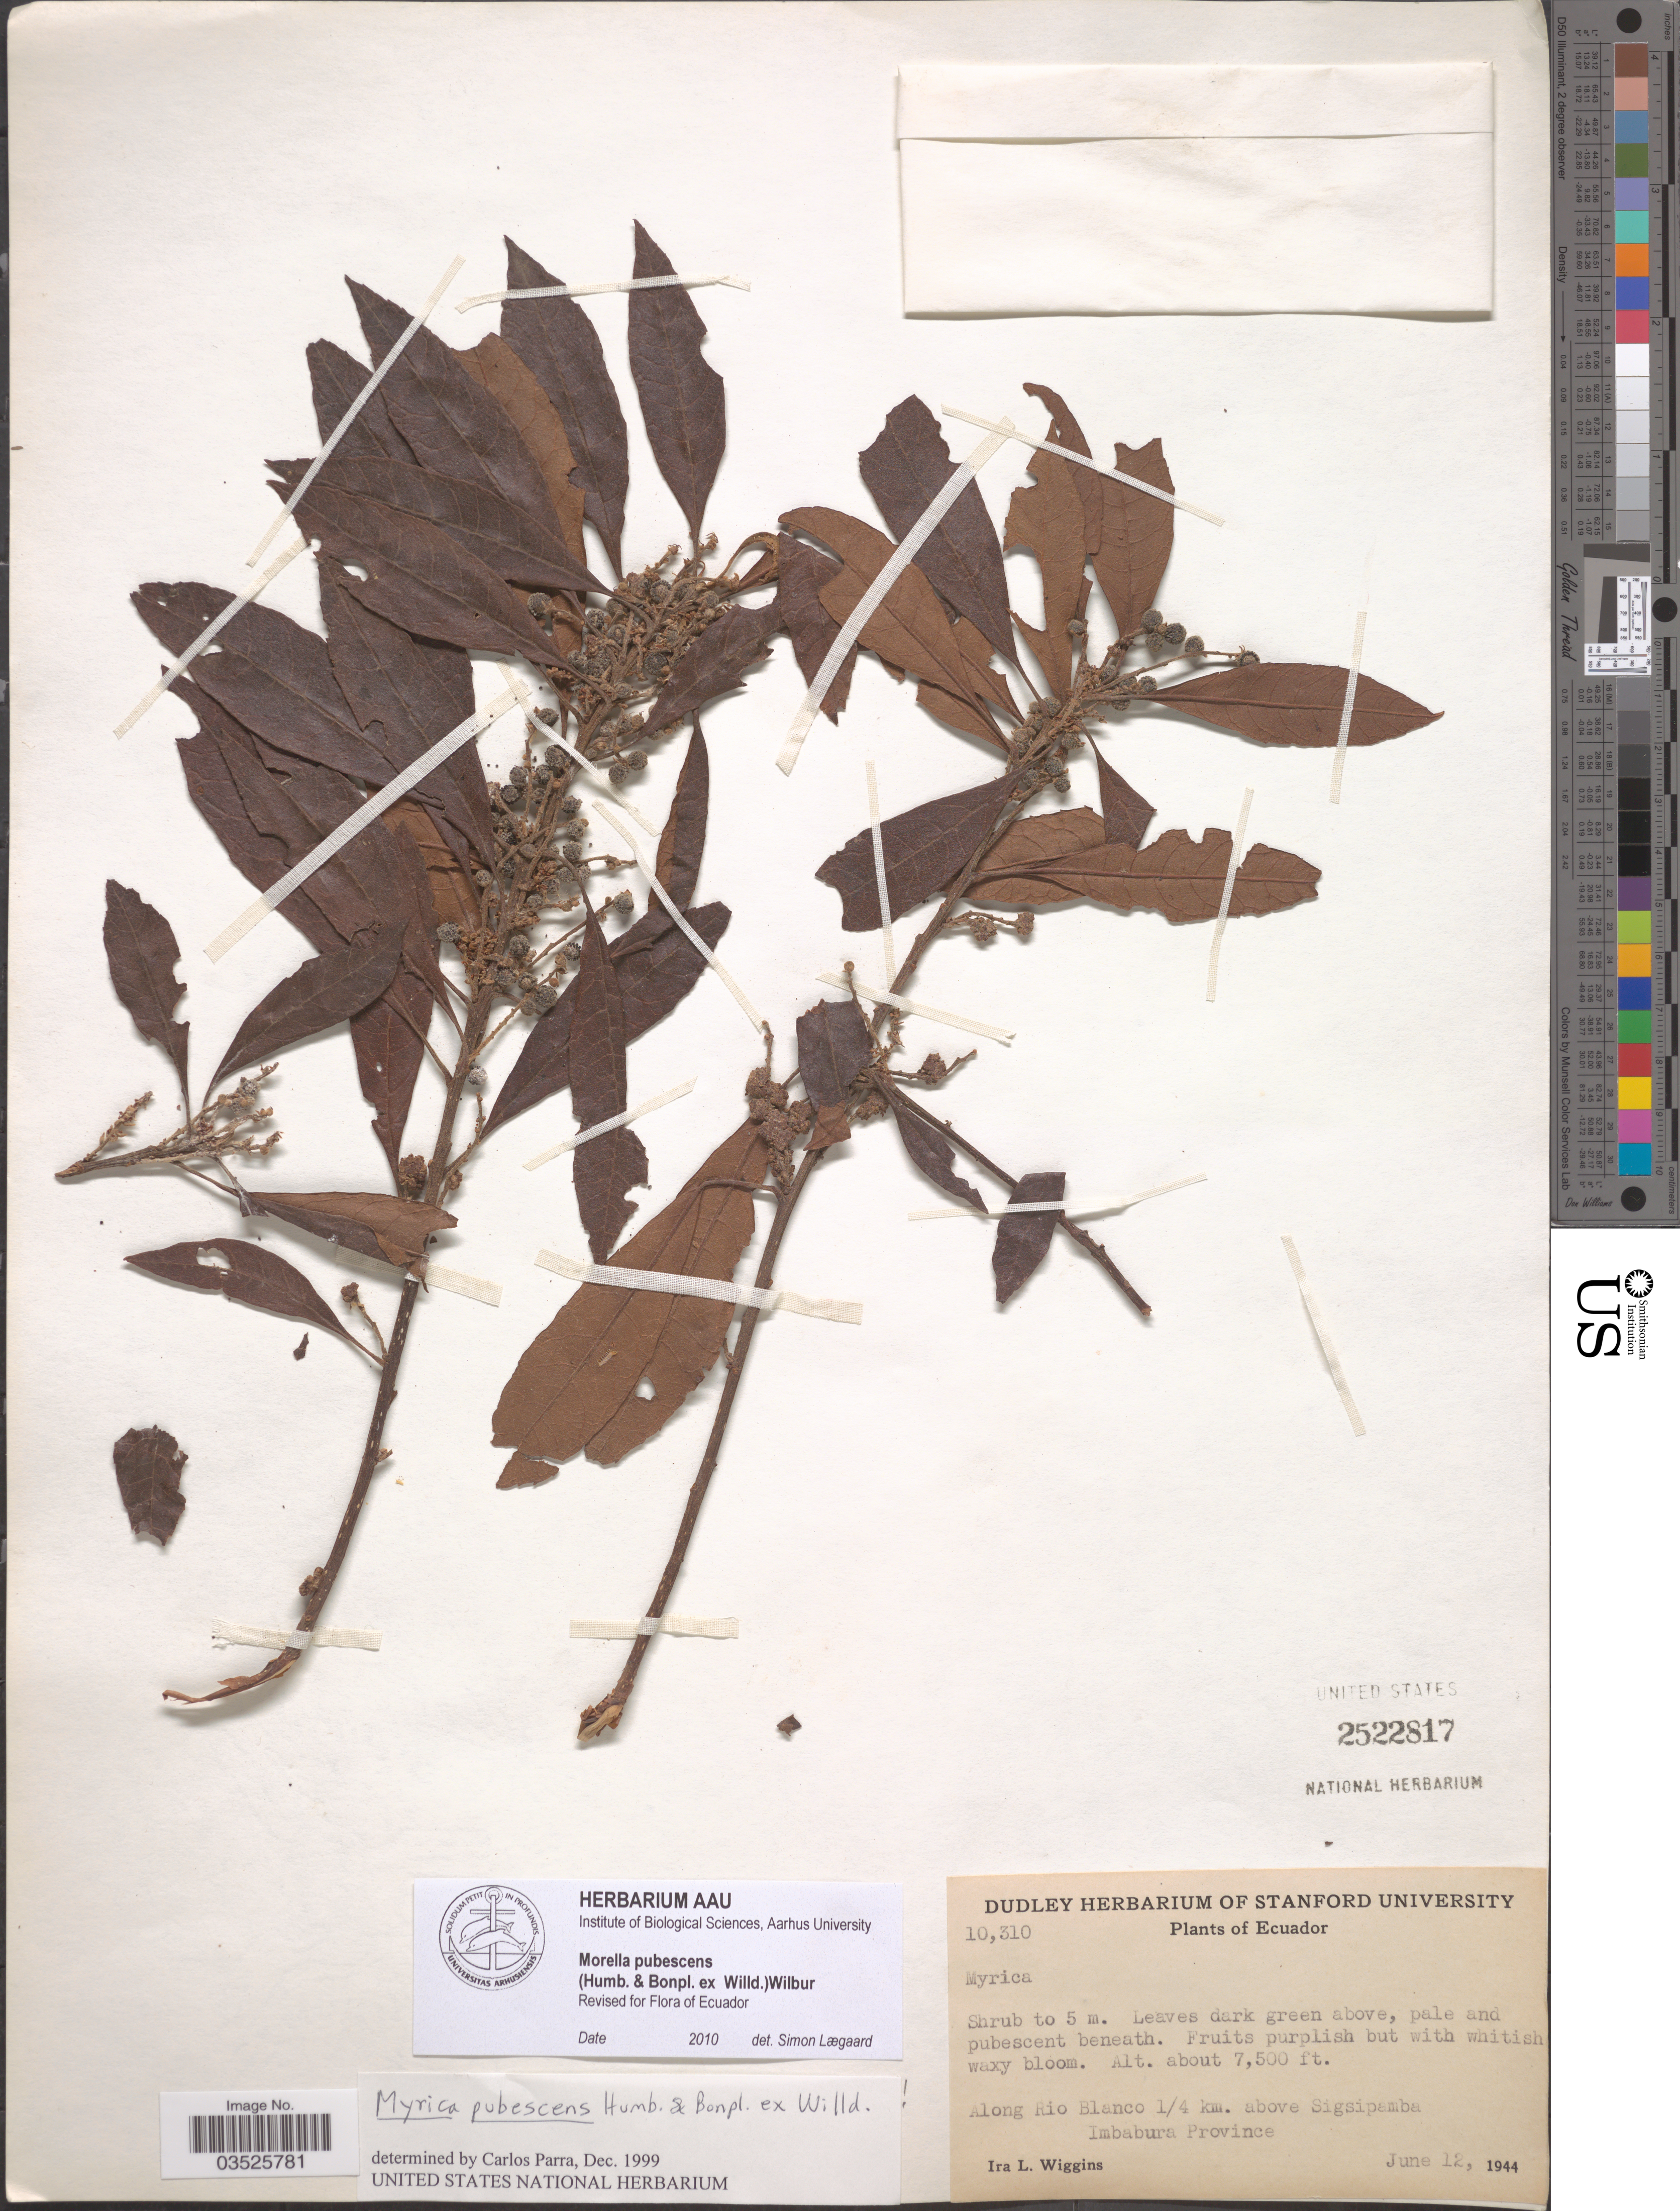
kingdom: Plantae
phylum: Tracheophyta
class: Magnoliopsida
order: Fagales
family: Myricaceae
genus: Morella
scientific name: Morella pubescens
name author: (Humb. & Bonpl. ex Willd.) Wilbur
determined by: Lægaard, S.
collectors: I. L. Wiggins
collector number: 10310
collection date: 1944-06-12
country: Ecuador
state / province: Imbabura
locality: Along Rio Blanco 1/4 km. above Sigsipamba.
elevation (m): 2286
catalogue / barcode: US 2522817